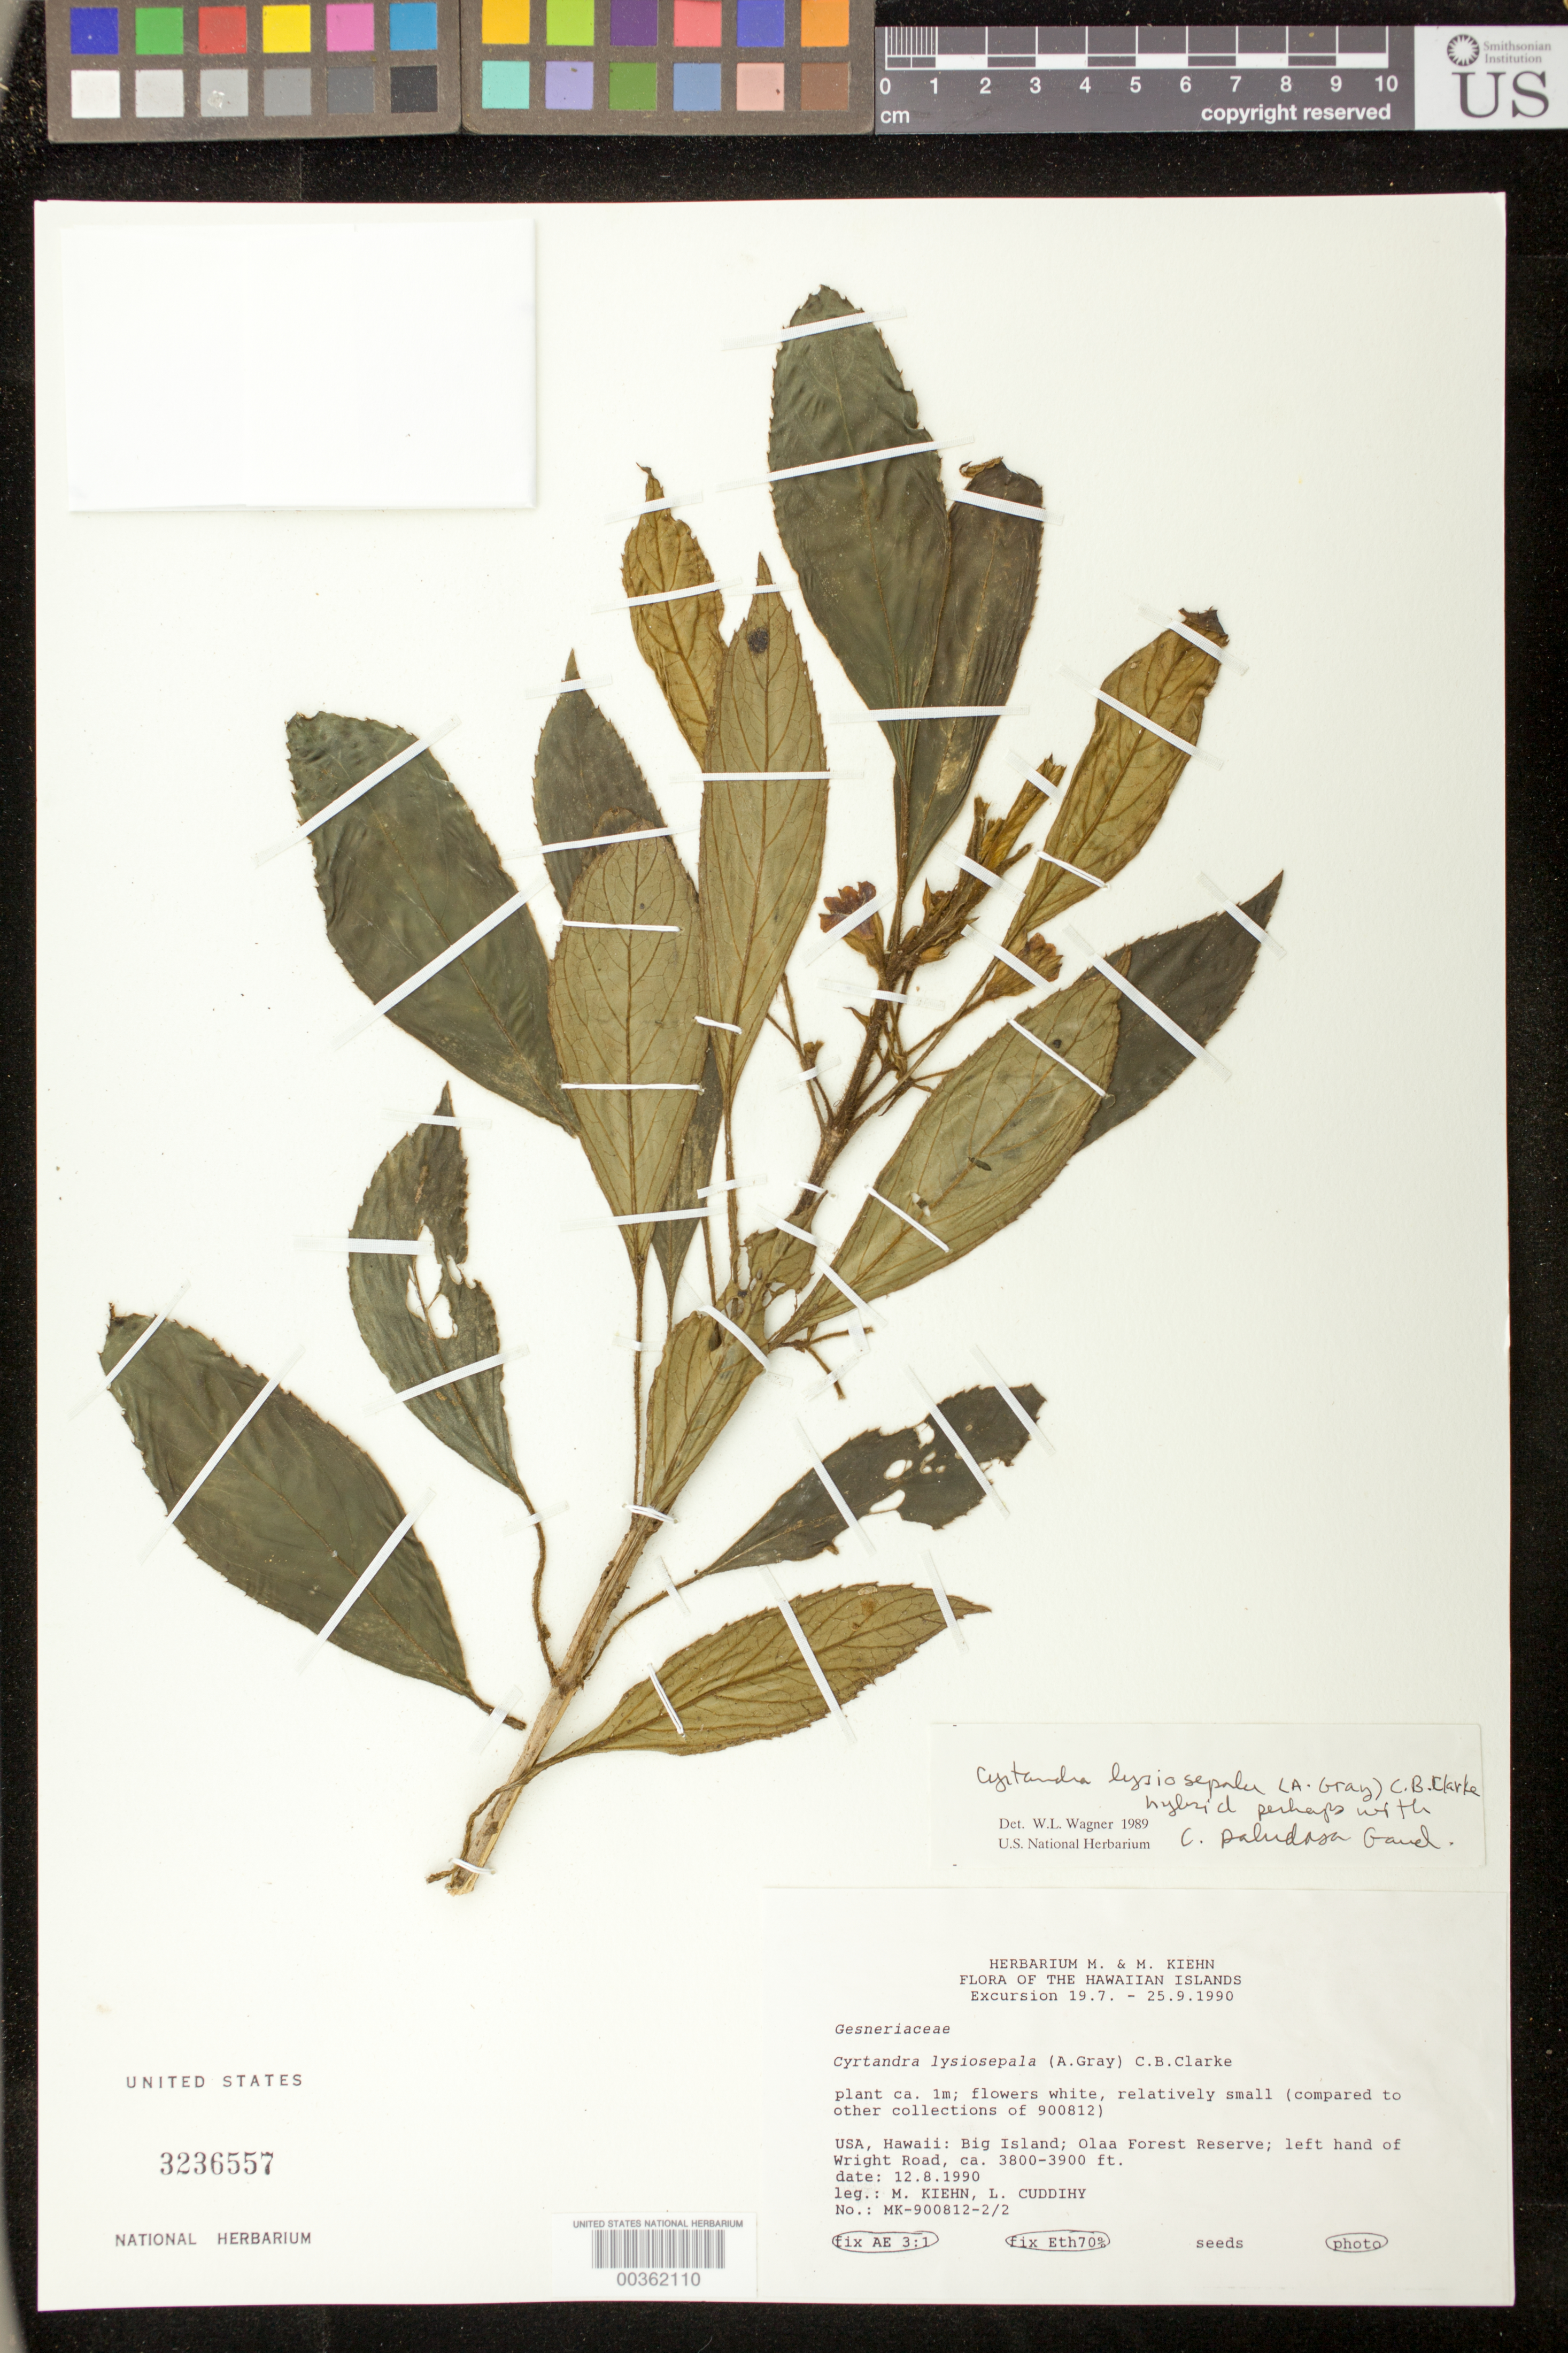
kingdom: Plantae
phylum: Tracheophyta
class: Magnoliopsida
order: Lamiales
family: Gesneriaceae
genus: Cyrtandra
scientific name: Cyrtandra lysiosepala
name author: (A. Gray) C.B. Clarke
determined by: Wagner, W. L., (BOT), Smithsonian Institution - National Museum of Natural History (UNITED STATES)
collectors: M. Kiehn & L. Cuddihy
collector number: MK- 900812 -2/2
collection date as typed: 12 Aug 1990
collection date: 1990-08-12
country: United States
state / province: Hawaii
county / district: Hawaii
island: Hawaii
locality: Big Island; Olaa Forest Reserve; left hand of Wright Road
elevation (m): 1158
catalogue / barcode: US 3236557